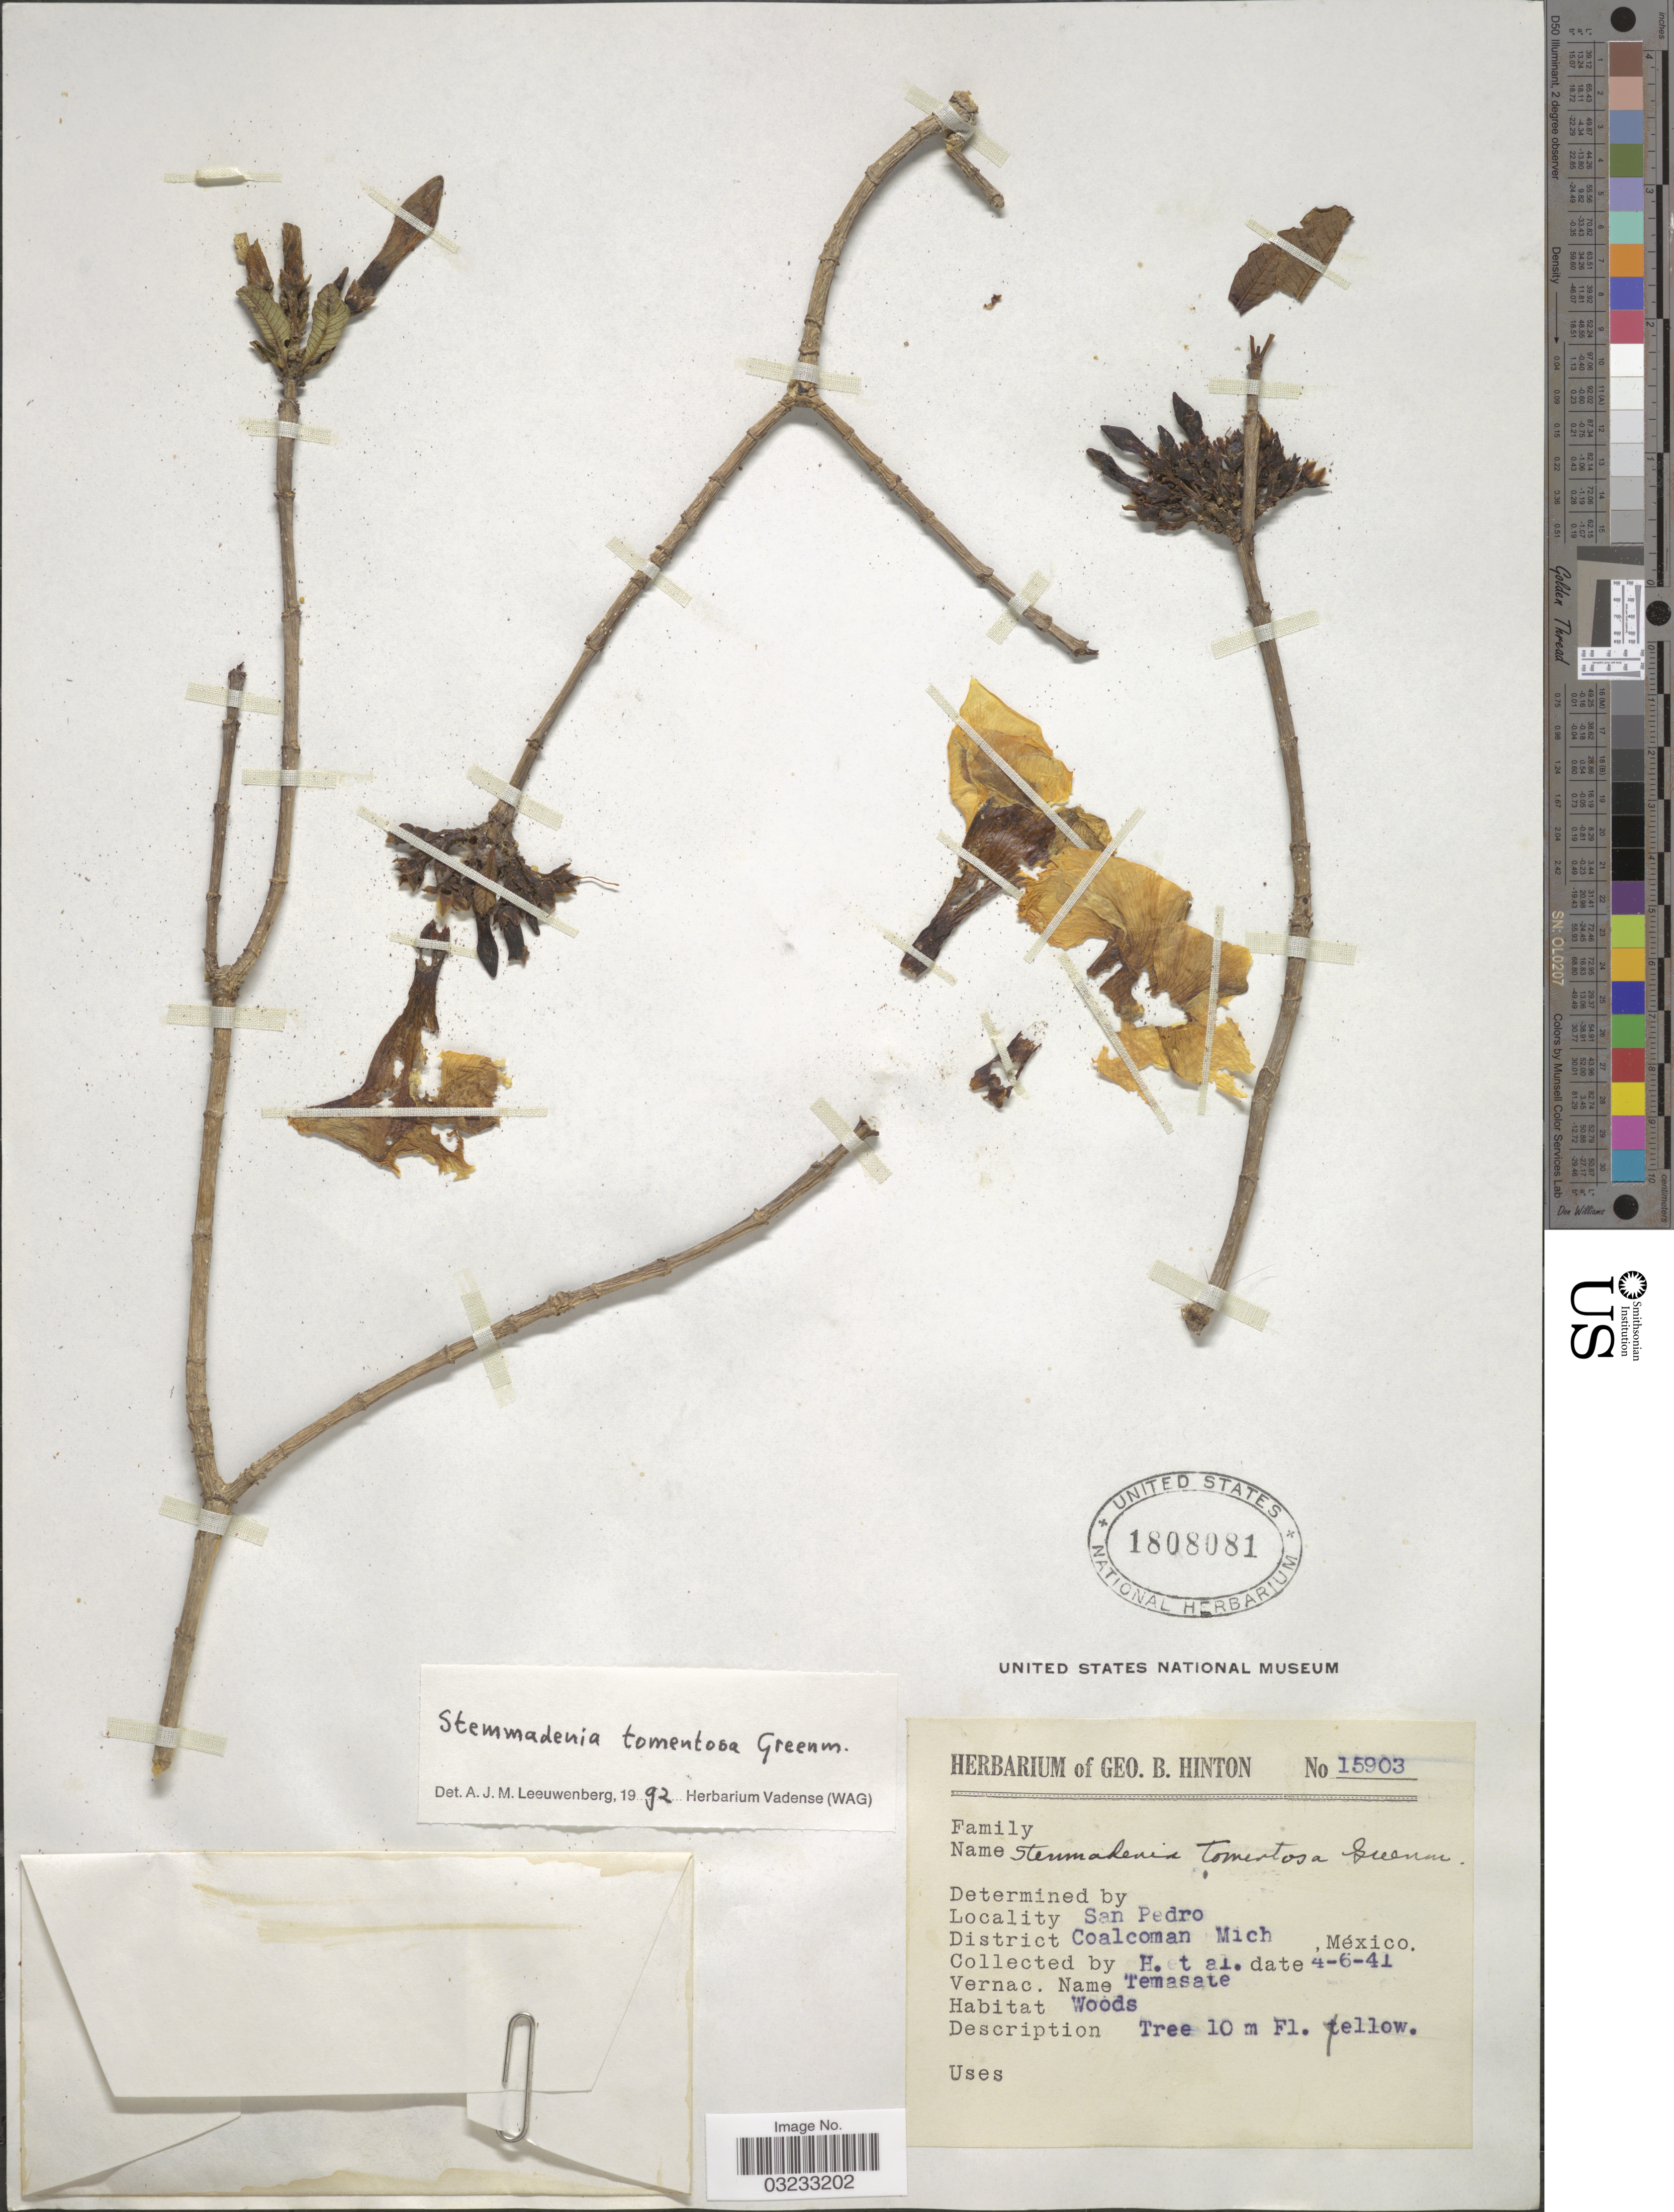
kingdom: Plantae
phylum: Tracheophyta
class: Magnoliopsida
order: Gentianales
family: Apocynaceae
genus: Stemmadenia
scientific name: Stemmadenia tomentosa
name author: Greenm.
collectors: G. B. Hinton & et al.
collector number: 15903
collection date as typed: Transcribed d/m/y: 4/6/41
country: Mexico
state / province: Michoacán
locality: San Pedro. District Coalcoman.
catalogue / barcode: US 1808081